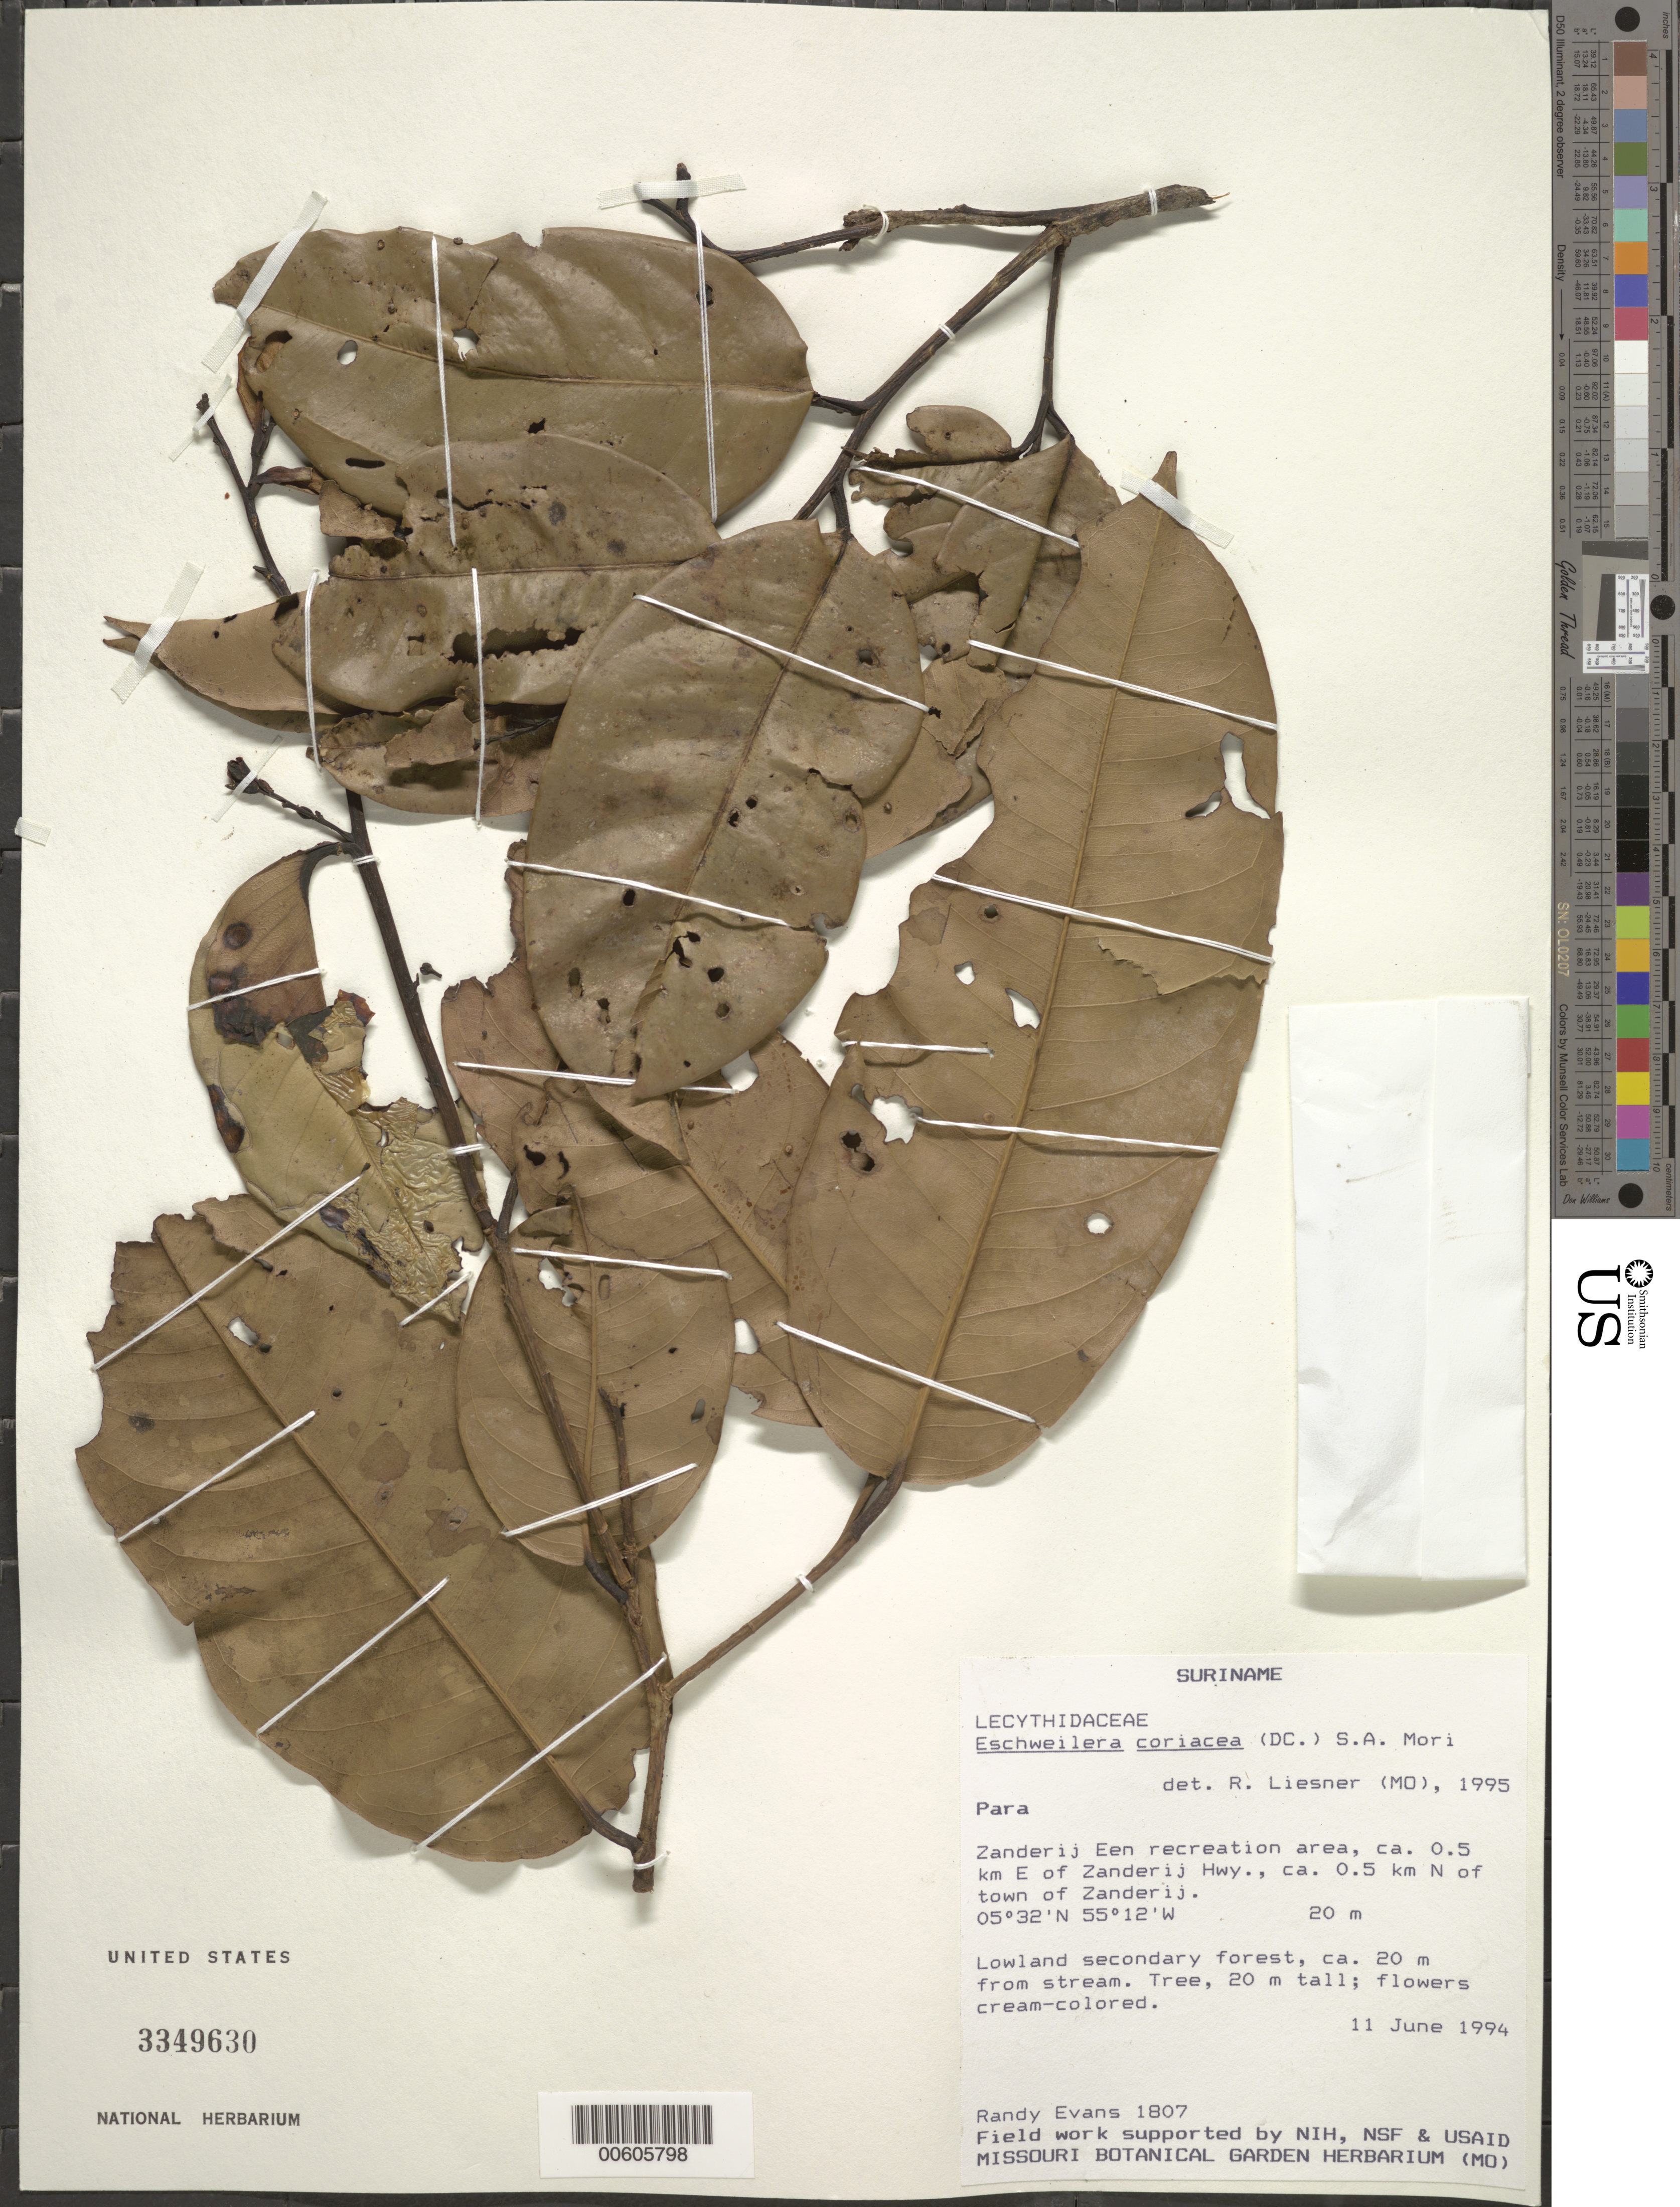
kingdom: Plantae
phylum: Tracheophyta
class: Magnoliopsida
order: Ericales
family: Lecythidaceae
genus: Eschweilera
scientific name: Eschweilera coriacea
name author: (DC.) S.A. Mori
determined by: Liesner, R. L.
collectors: R. Evans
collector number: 1807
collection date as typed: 11-Jun-94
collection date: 1994-06-11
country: Suriname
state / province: Para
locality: Wit-santi, ca. 0.5 km SE of Zanderij Hwy., 1.5 km NE of town of Zanderij, Zanderij recreation area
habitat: Lowland secondary forest, ca 20m from stream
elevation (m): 20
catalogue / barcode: US 3349630